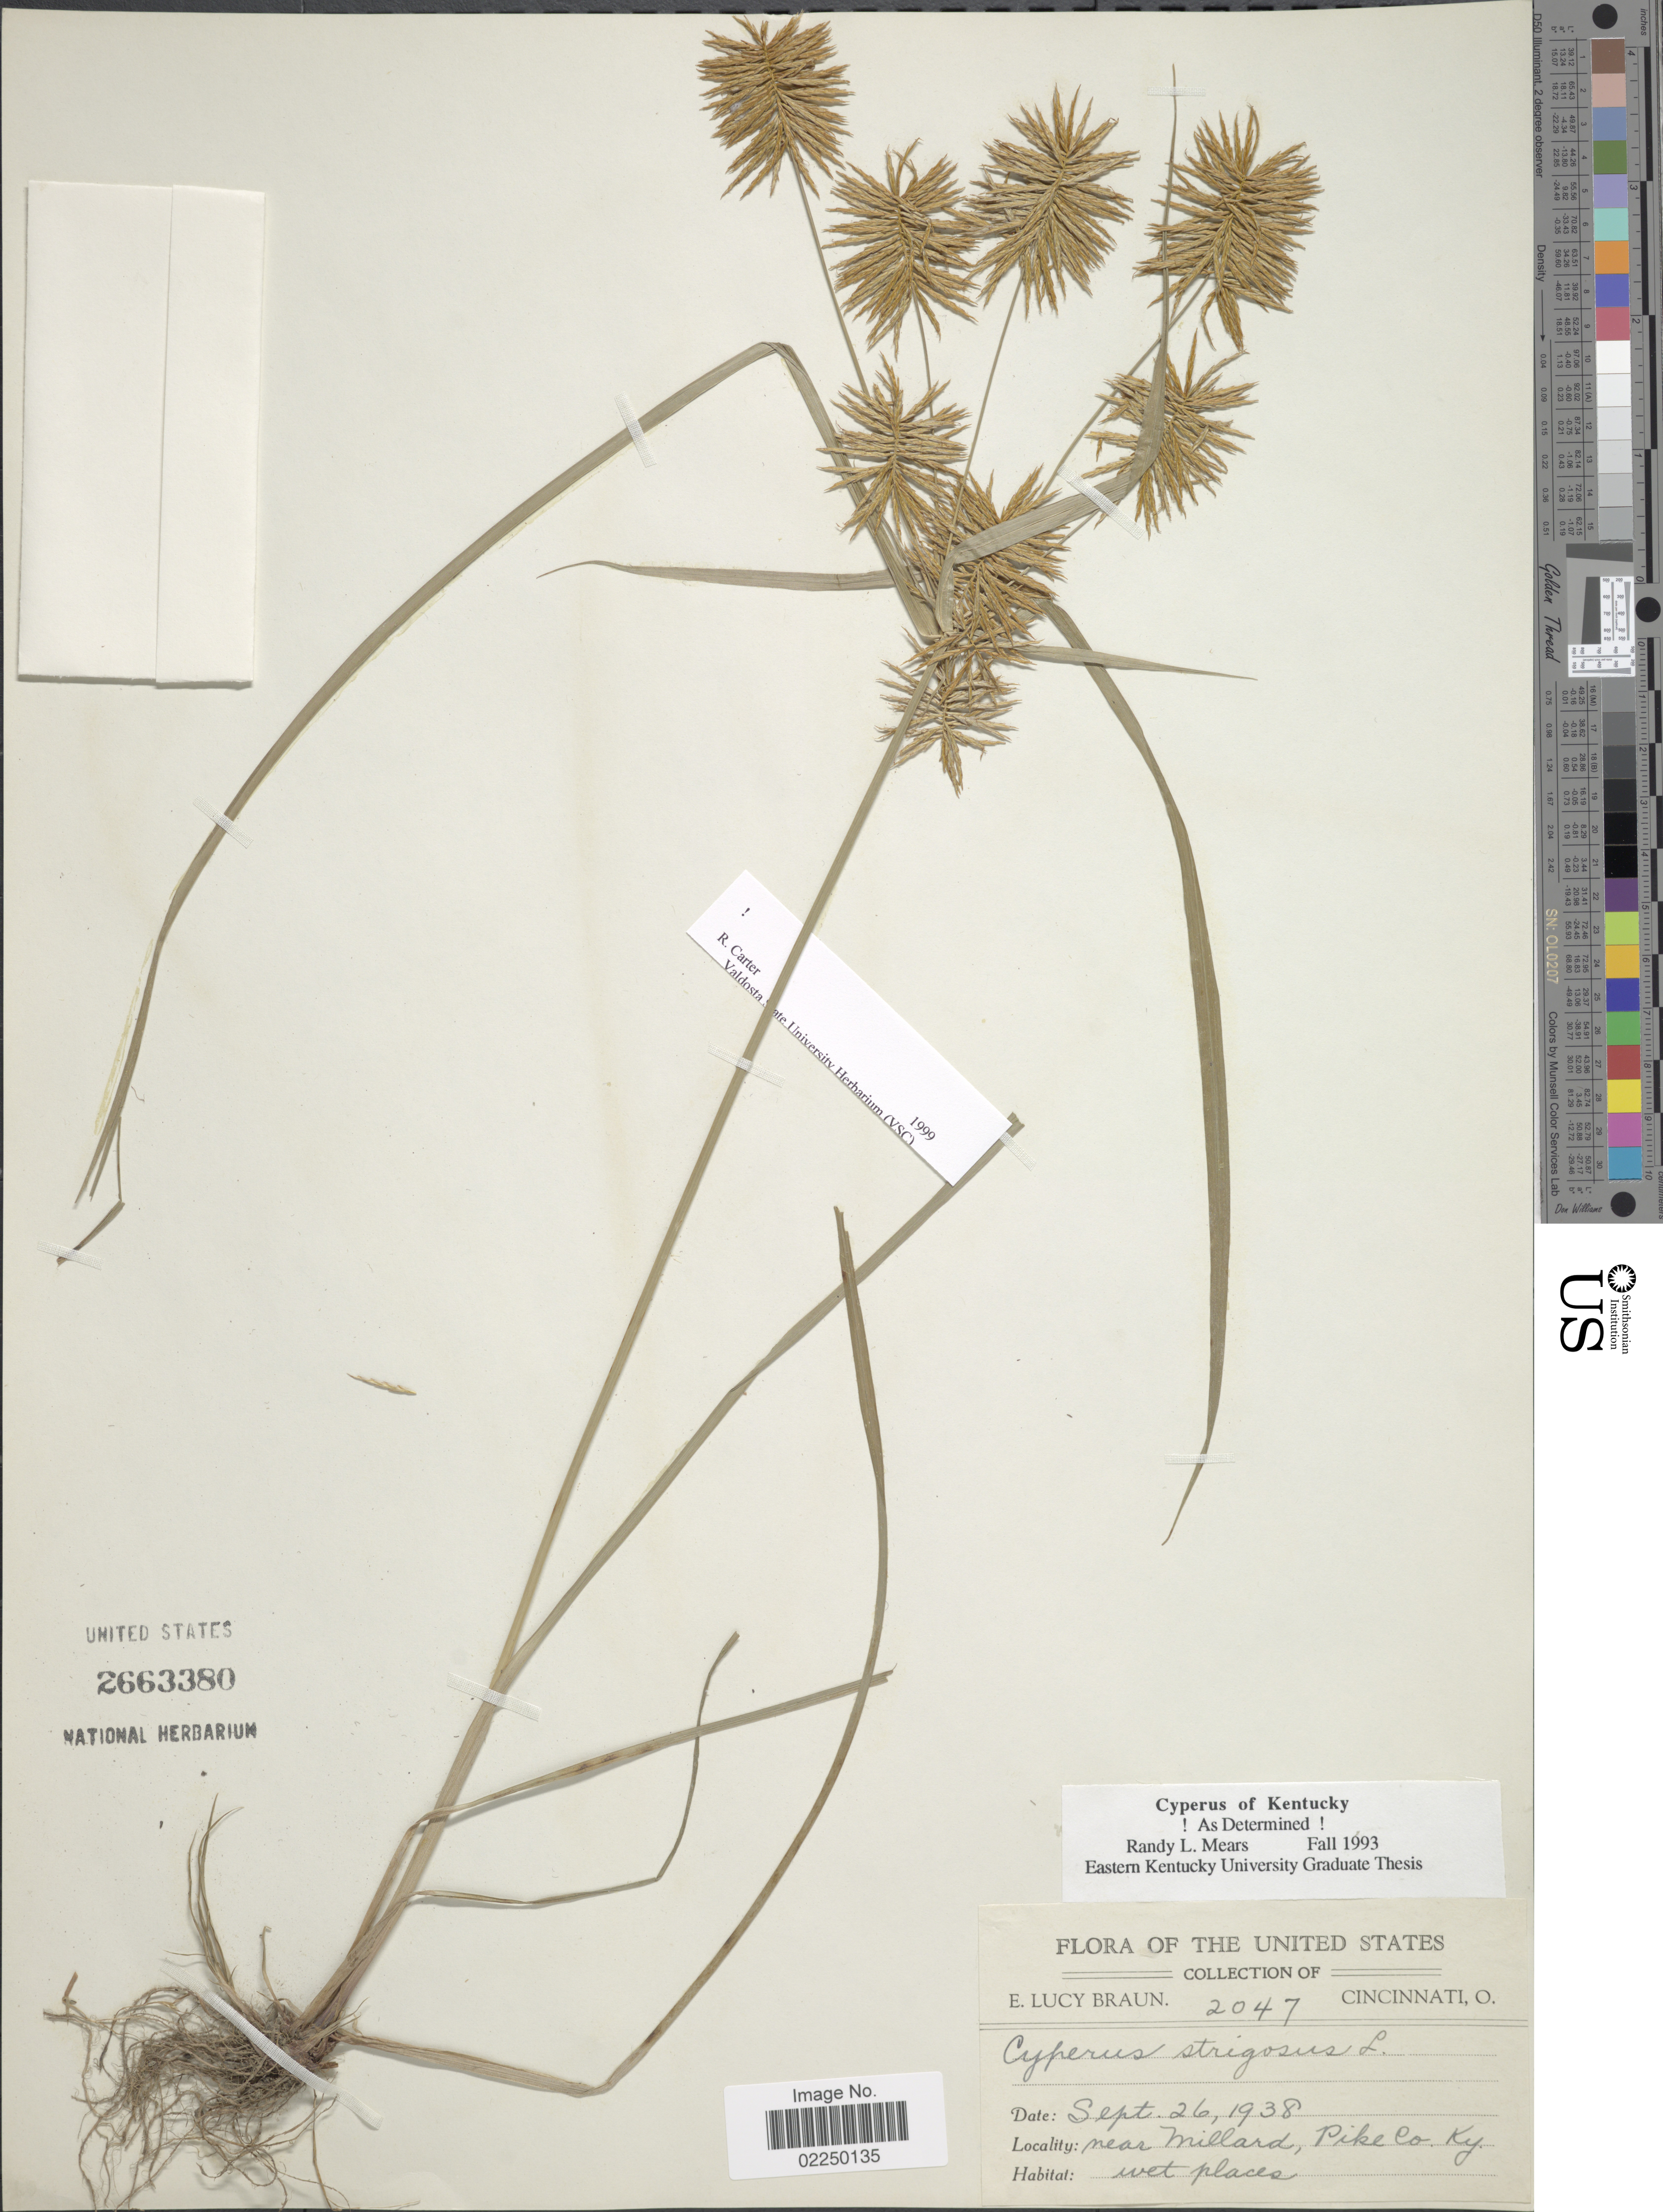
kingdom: Plantae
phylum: Tracheophyta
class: Liliopsida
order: Poales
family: Cyperaceae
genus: Cyperus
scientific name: Cyperus strigosus L.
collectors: E. L. Braun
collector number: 2047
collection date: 1938-09-26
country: United States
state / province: Kentucky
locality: Near Millard, Pike Co.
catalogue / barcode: US 2663380